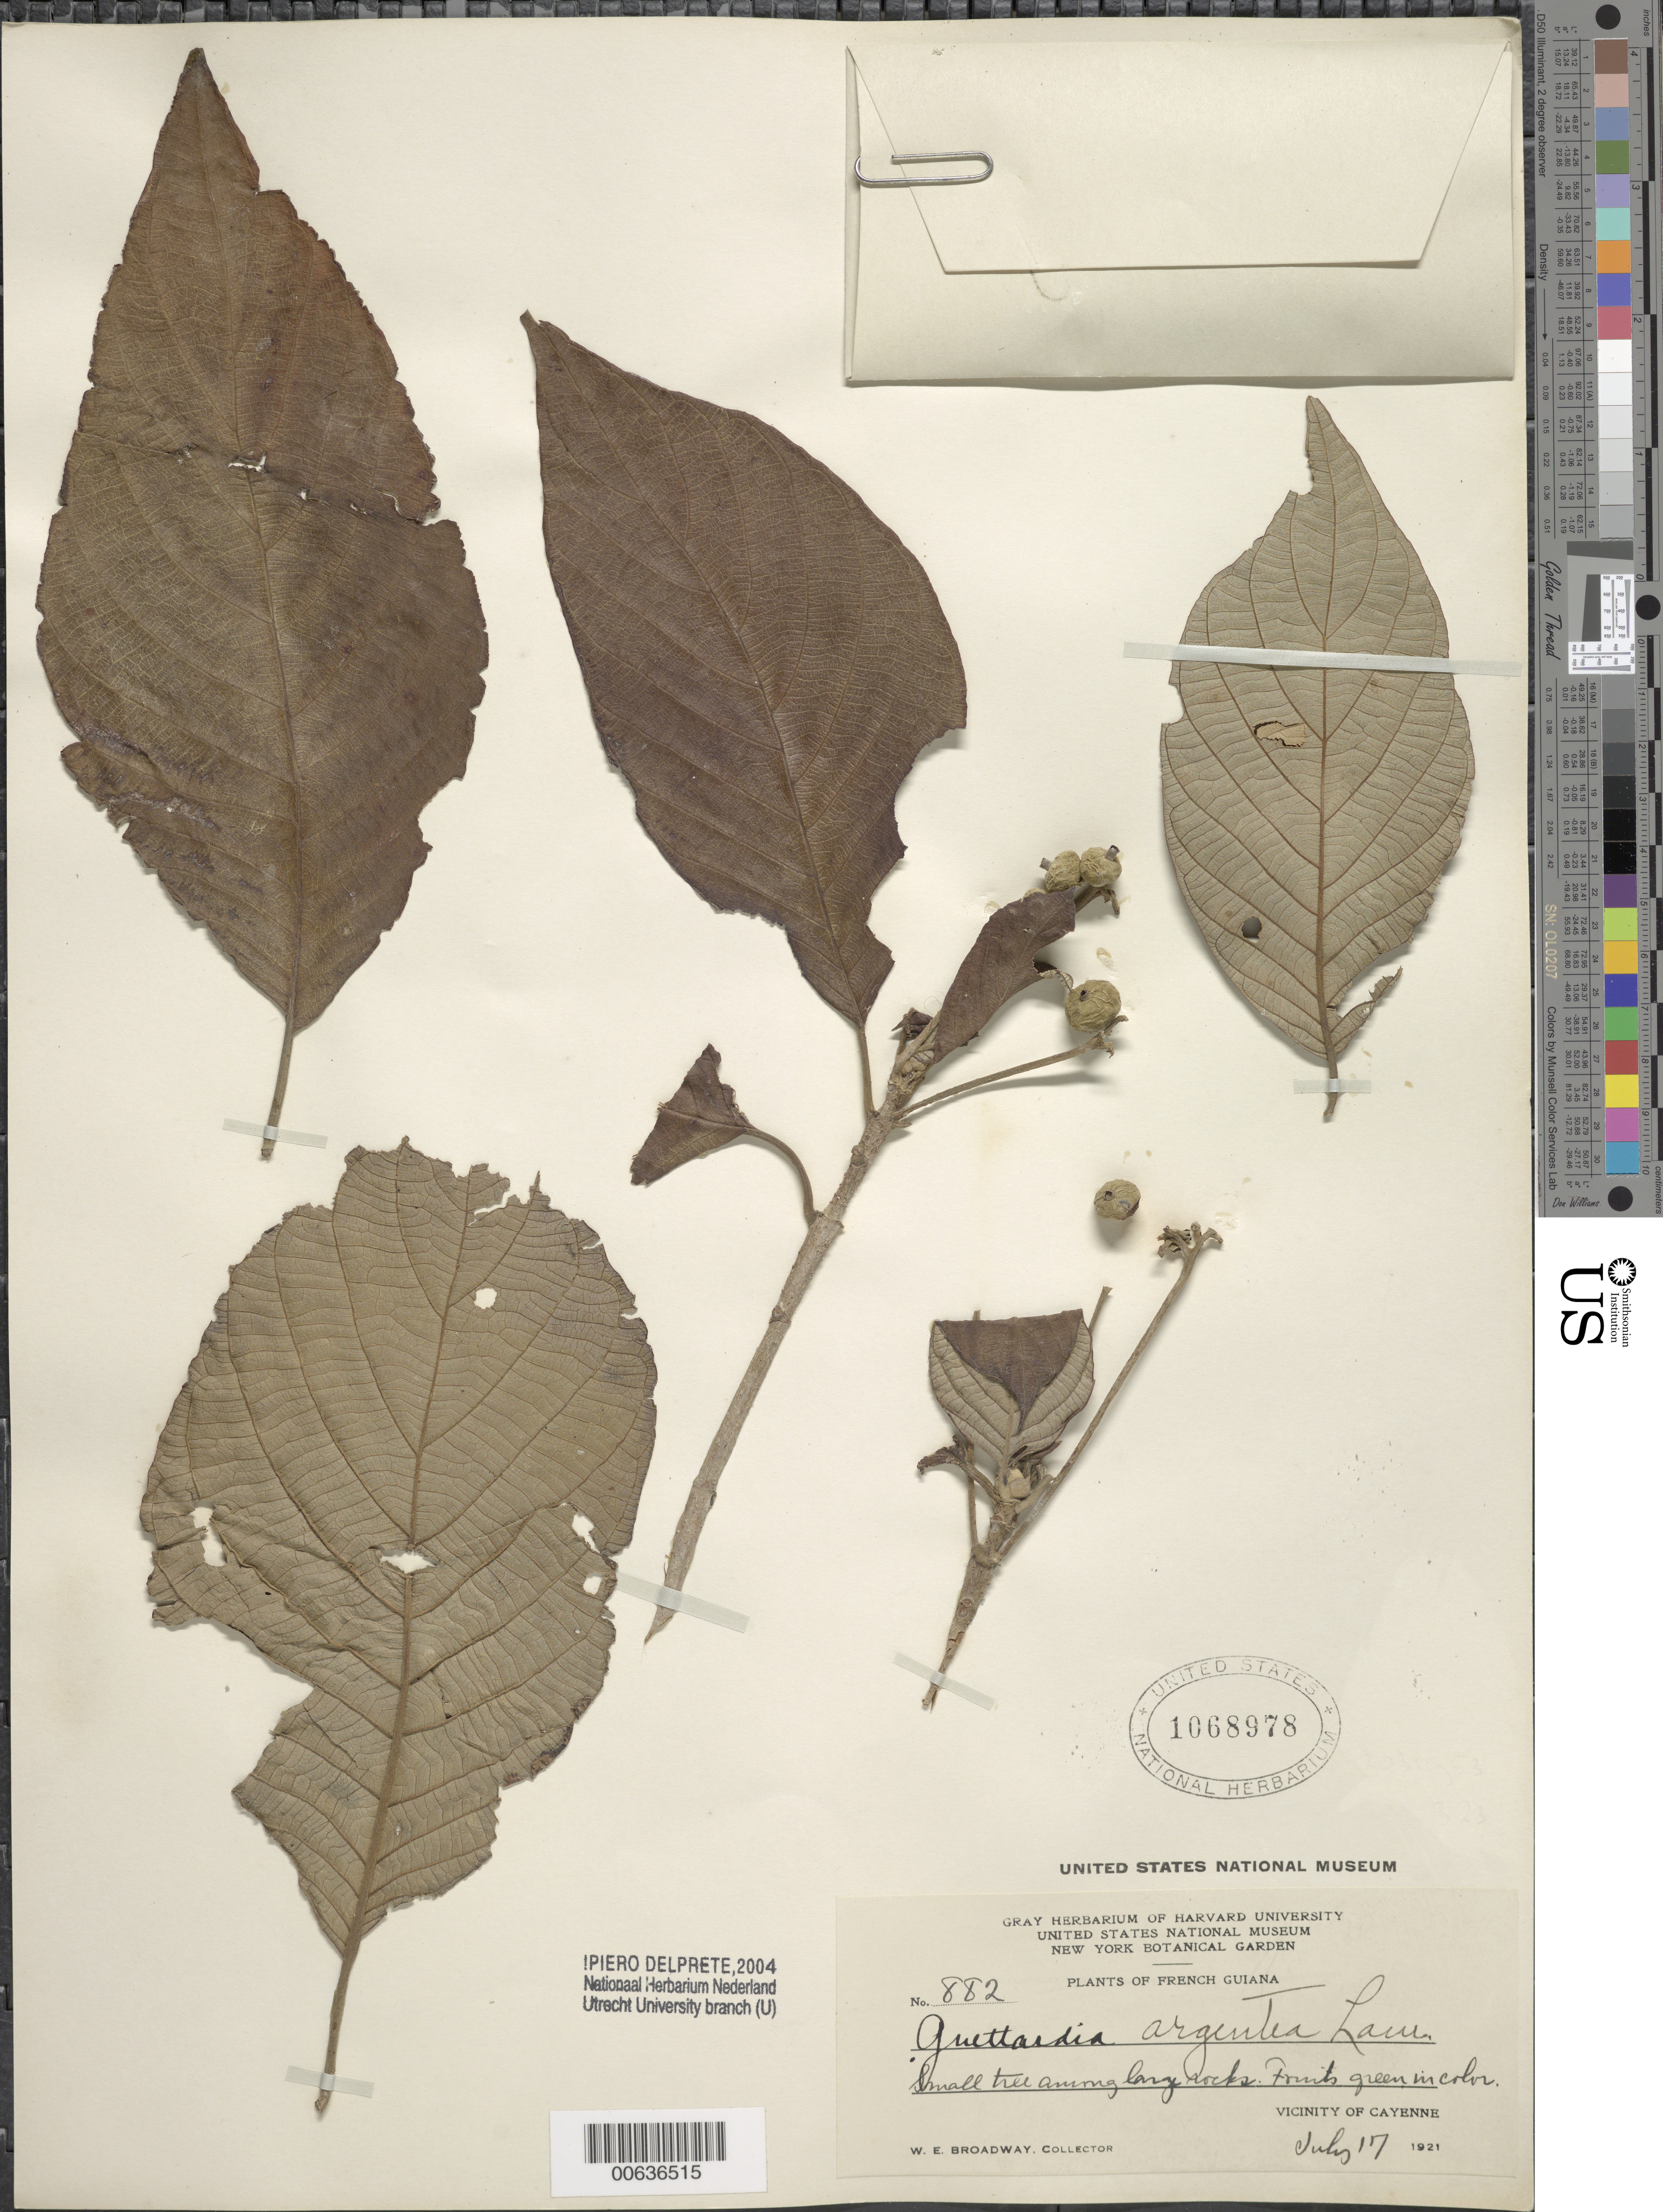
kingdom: Plantae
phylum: Tracheophyta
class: Magnoliopsida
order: Gentianales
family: Rubiaceae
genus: Guettarda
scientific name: Guettarda argentea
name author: Lam.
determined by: Delprete, P. G., Herb. de Guyane Cay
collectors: W. E. Broadway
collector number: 882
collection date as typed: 17-Jul-21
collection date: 1921-07-17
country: French Guiana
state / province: Cayenne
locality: Cayenne, vic.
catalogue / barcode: US 1068978